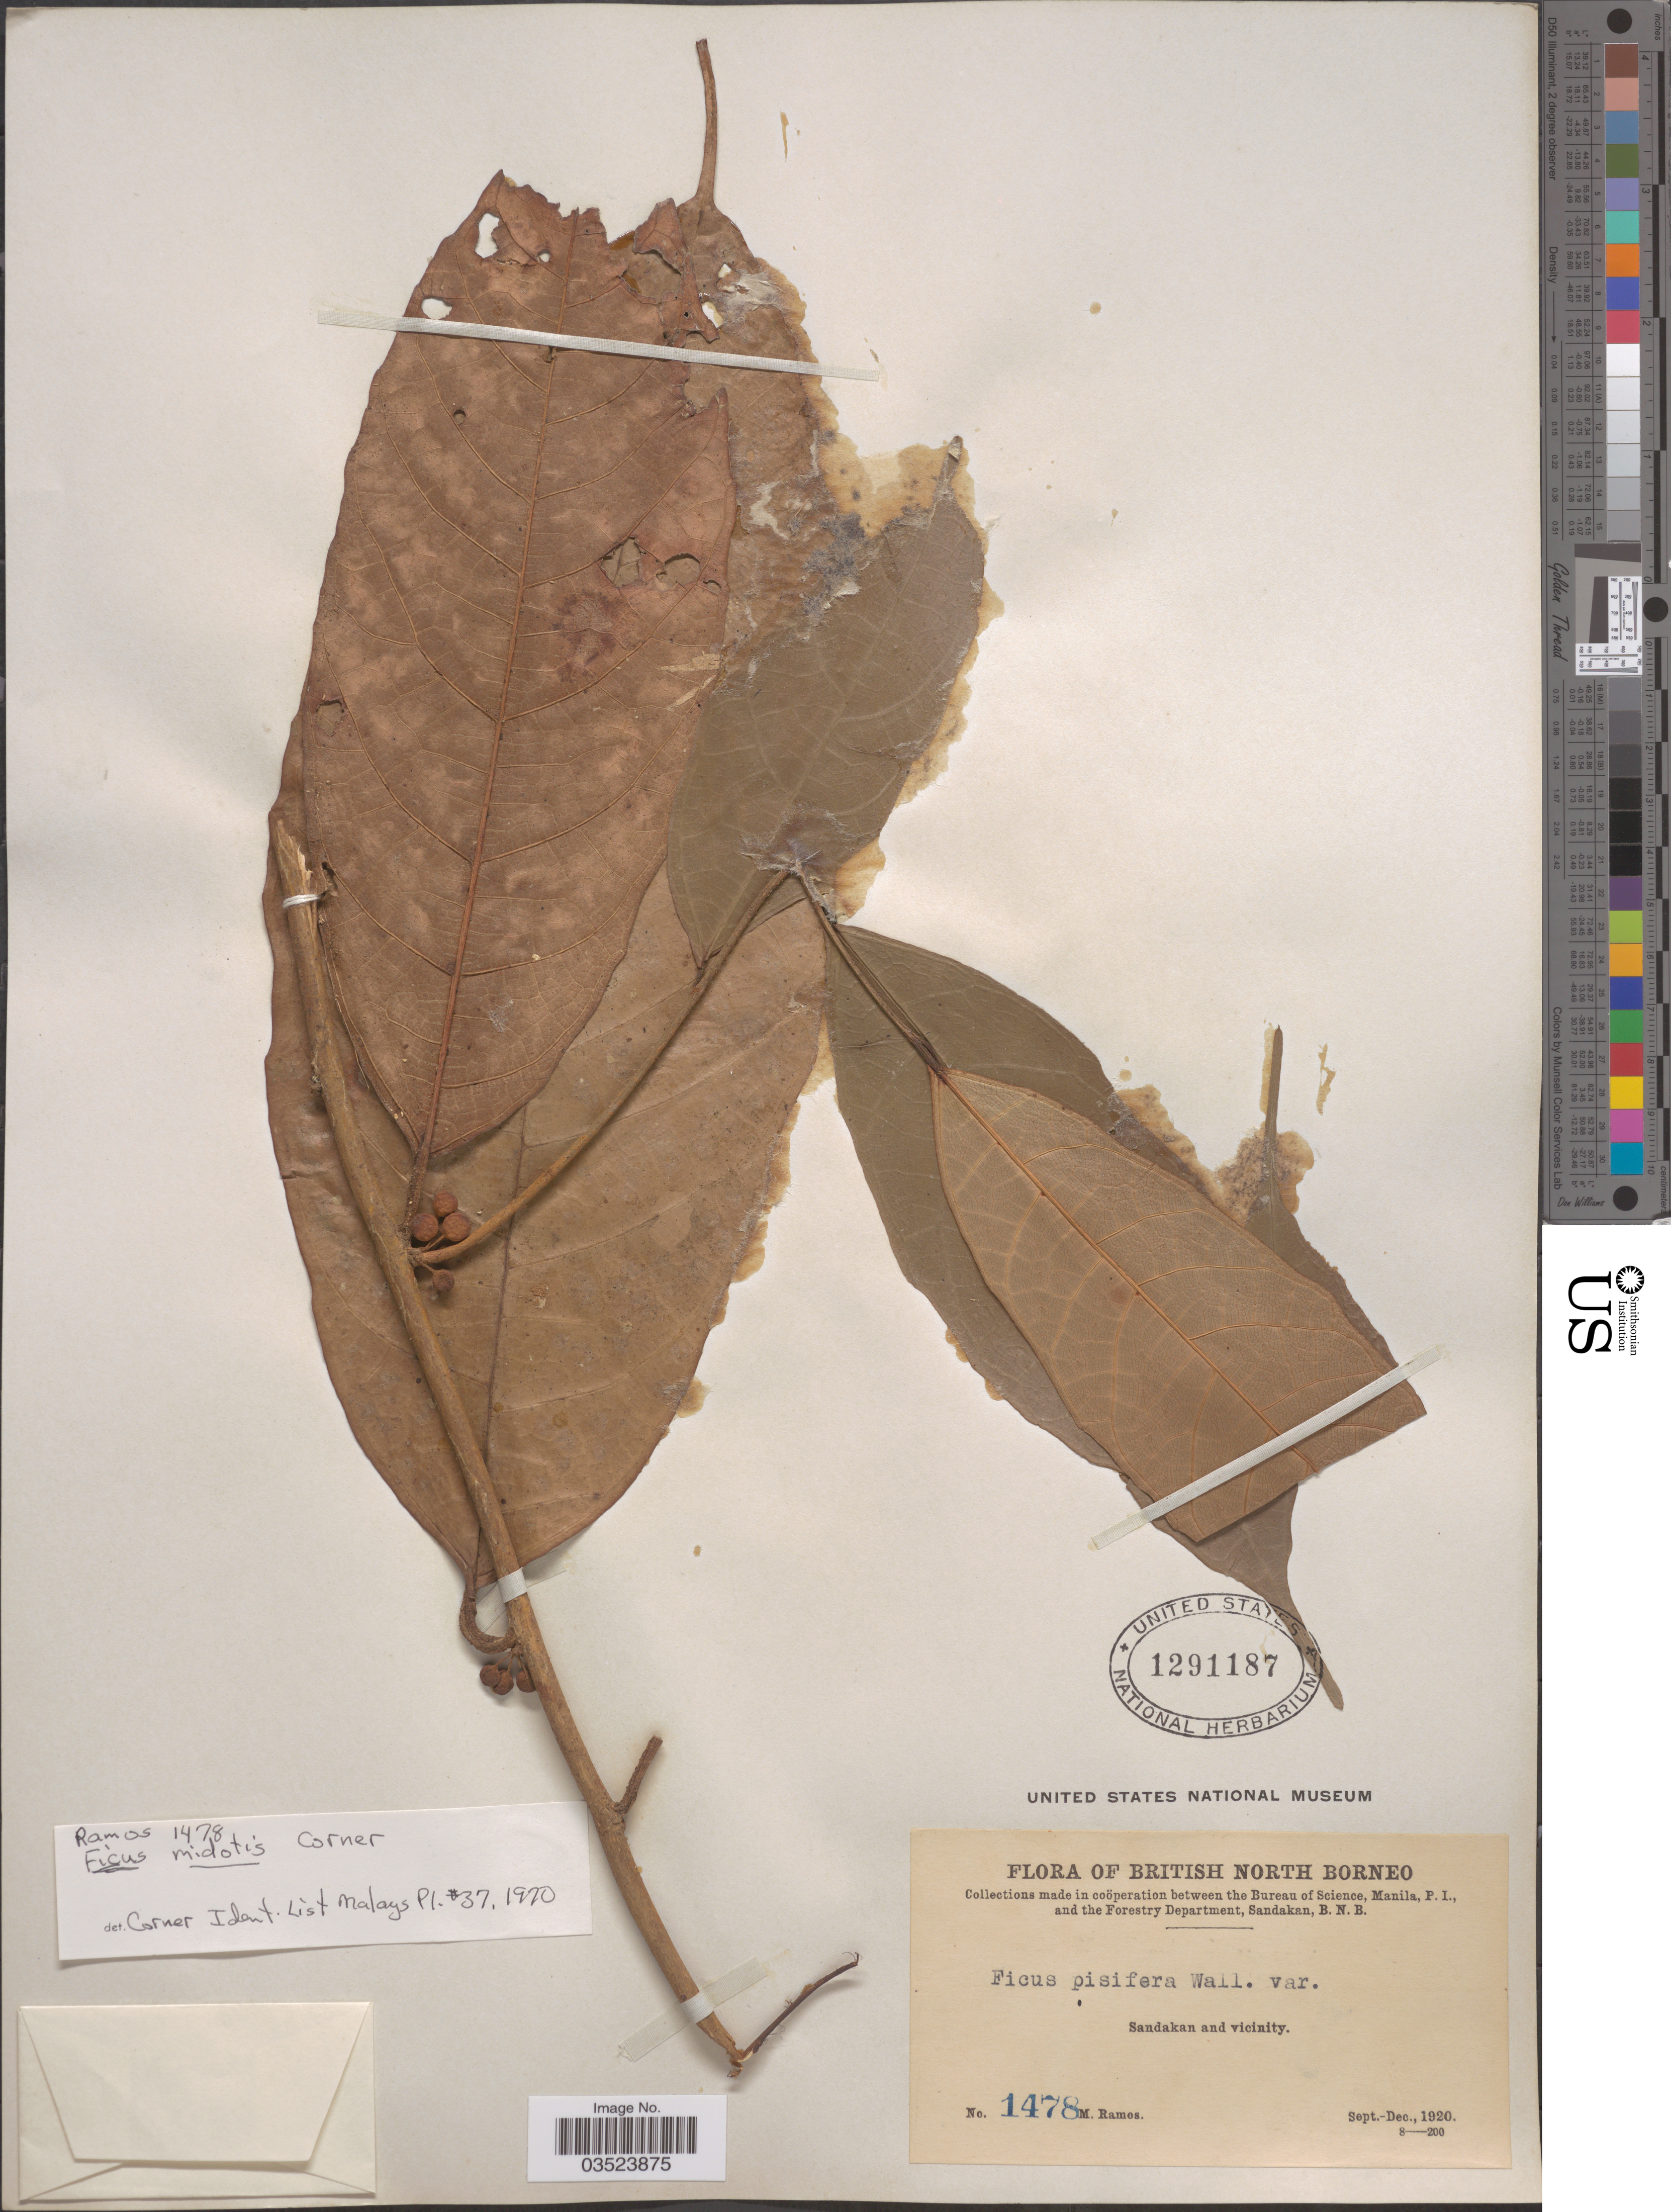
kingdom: Plantae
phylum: Tracheophyta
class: Magnoliopsida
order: Rosales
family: Moraceae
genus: Ficus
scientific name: Ficus midotis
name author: Corner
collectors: M. Ramos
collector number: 1478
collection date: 1920-09/1920-12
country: Malaysia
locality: British North Borneo. Sandakan and vicinity.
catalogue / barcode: US 1291187